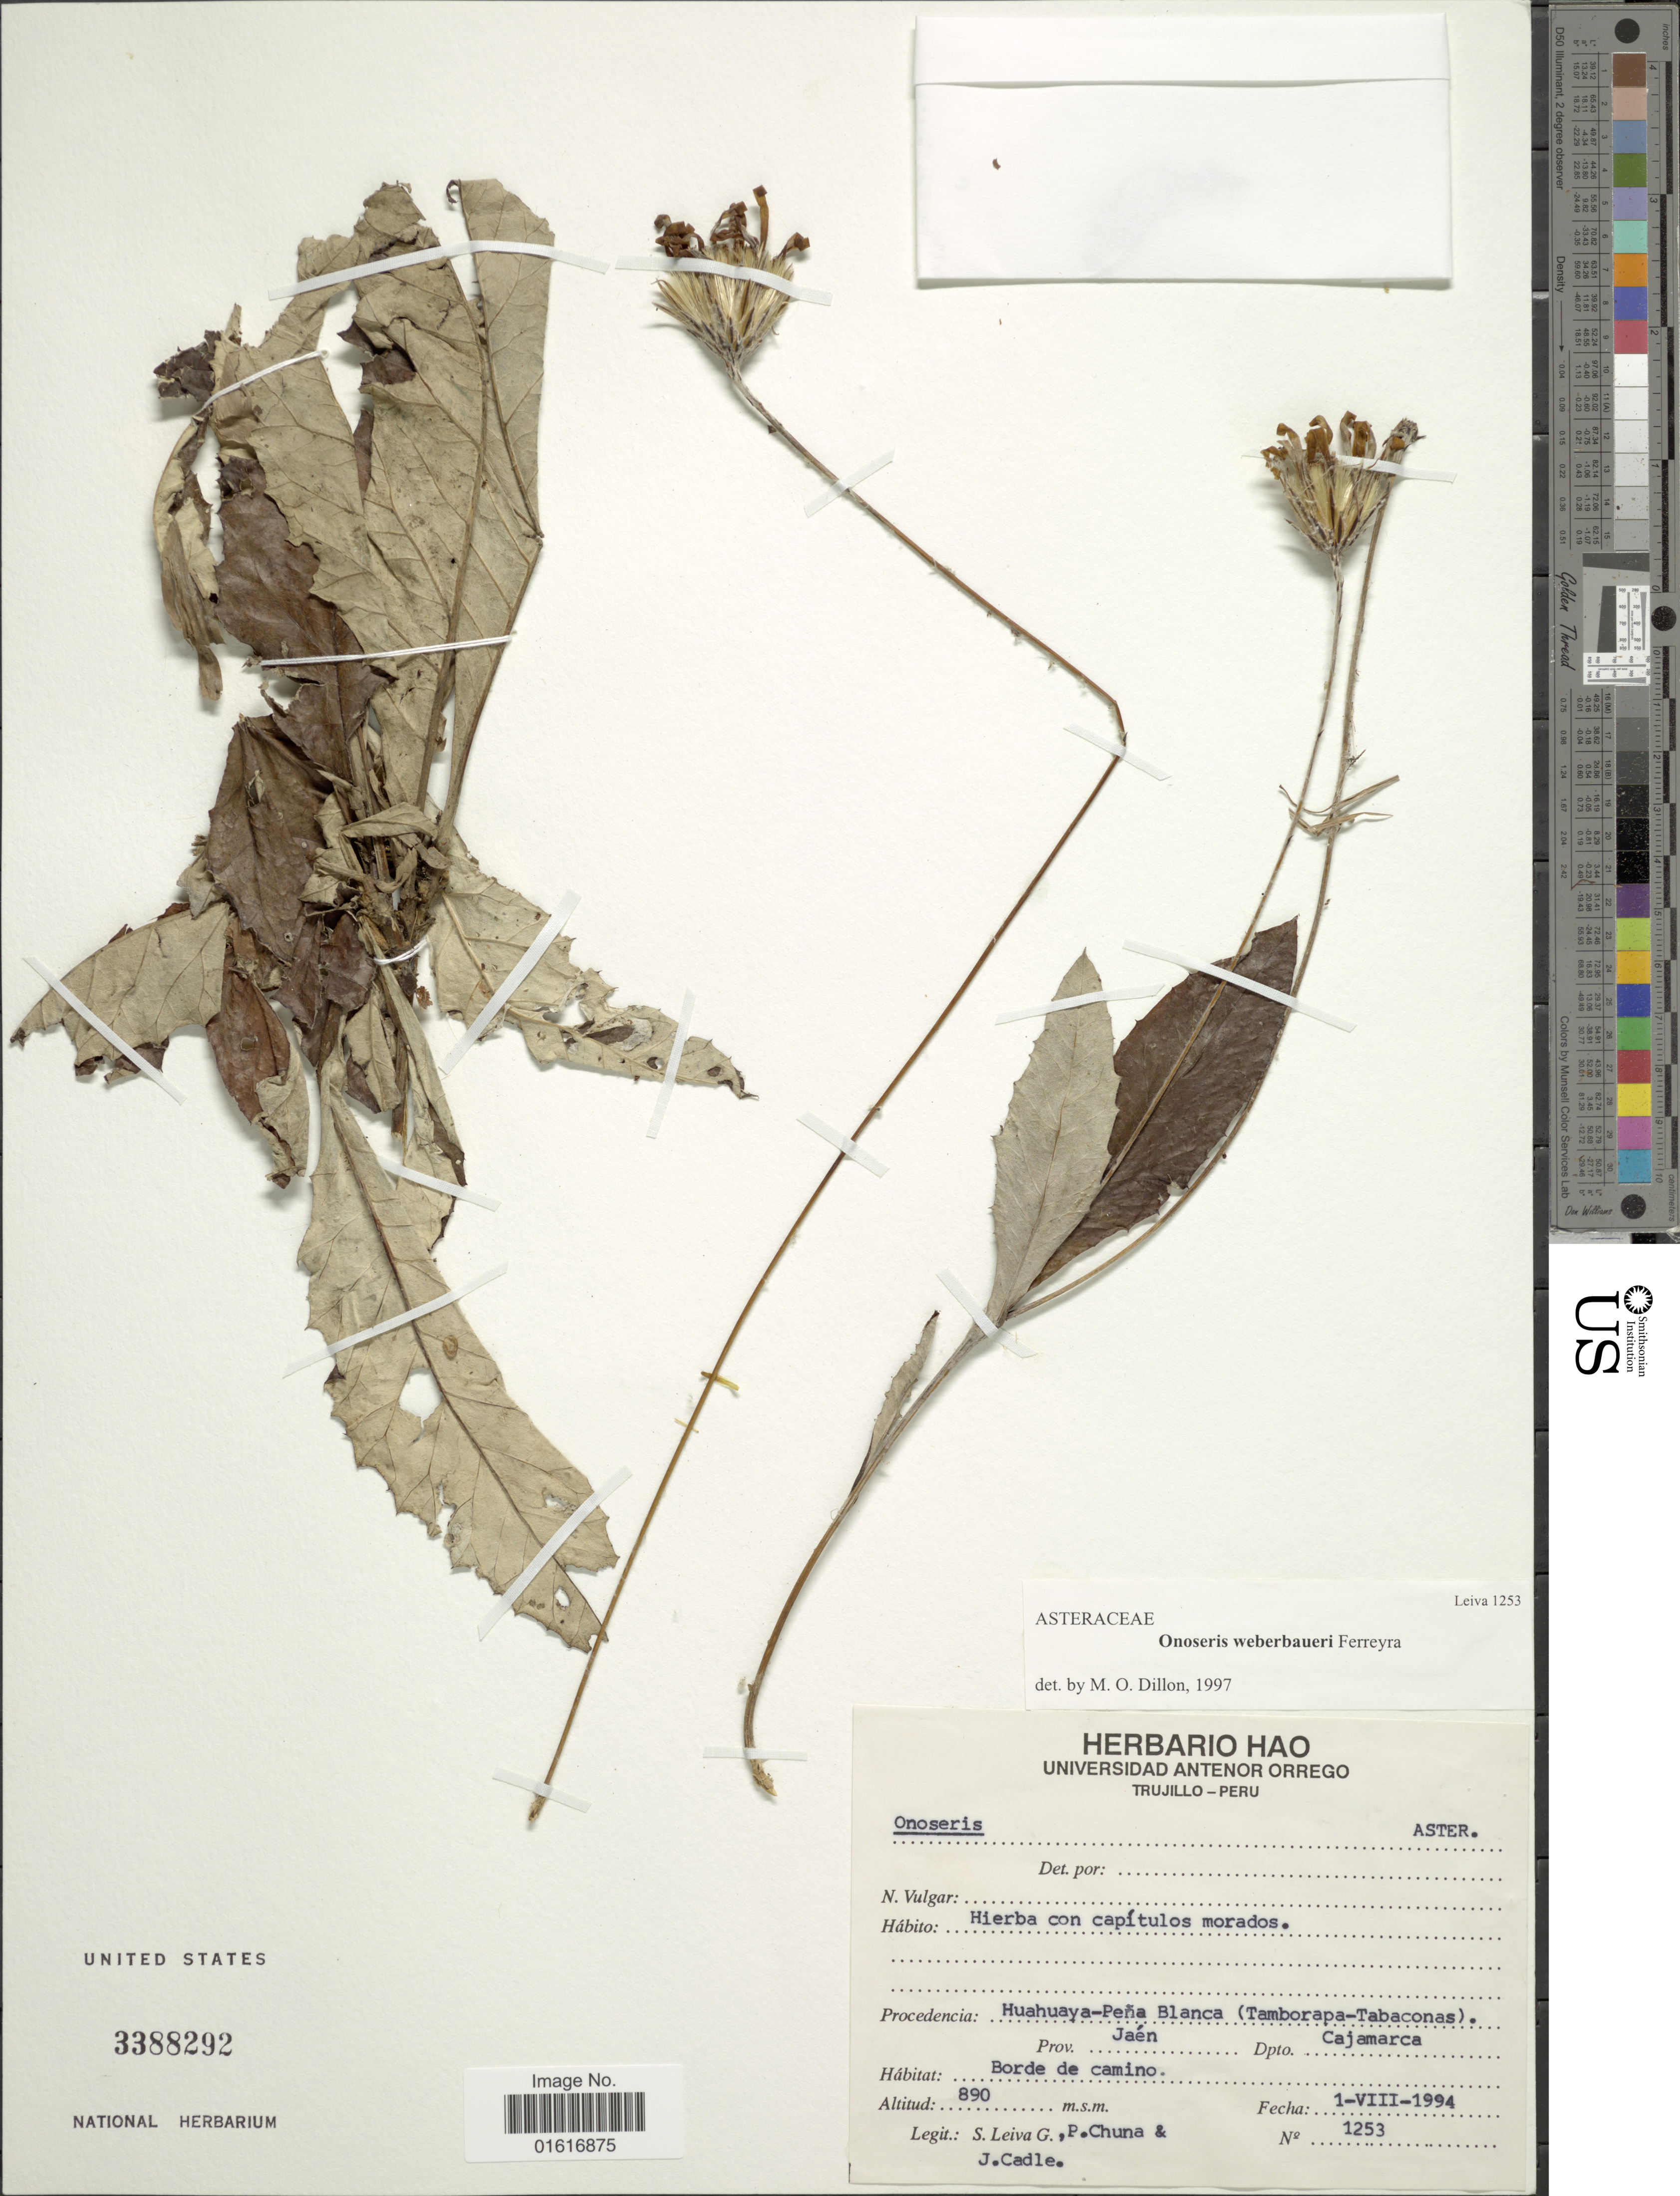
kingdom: Plantae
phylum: Tracheophyta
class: Magnoliopsida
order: Asterales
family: Asteraceae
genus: Onoseris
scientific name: Onoseris weberbaueri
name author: Ferreyra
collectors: S. Leiva G., P. Chuna & J. Cadle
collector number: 1253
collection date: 1994-08-01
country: Peru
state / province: Cajamarca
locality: Procedencia: Huahuaya-Pena Blanca (Tamborapa-Tabaconas) Prov. Jaen, Borde de camino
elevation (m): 890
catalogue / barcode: US 3388292